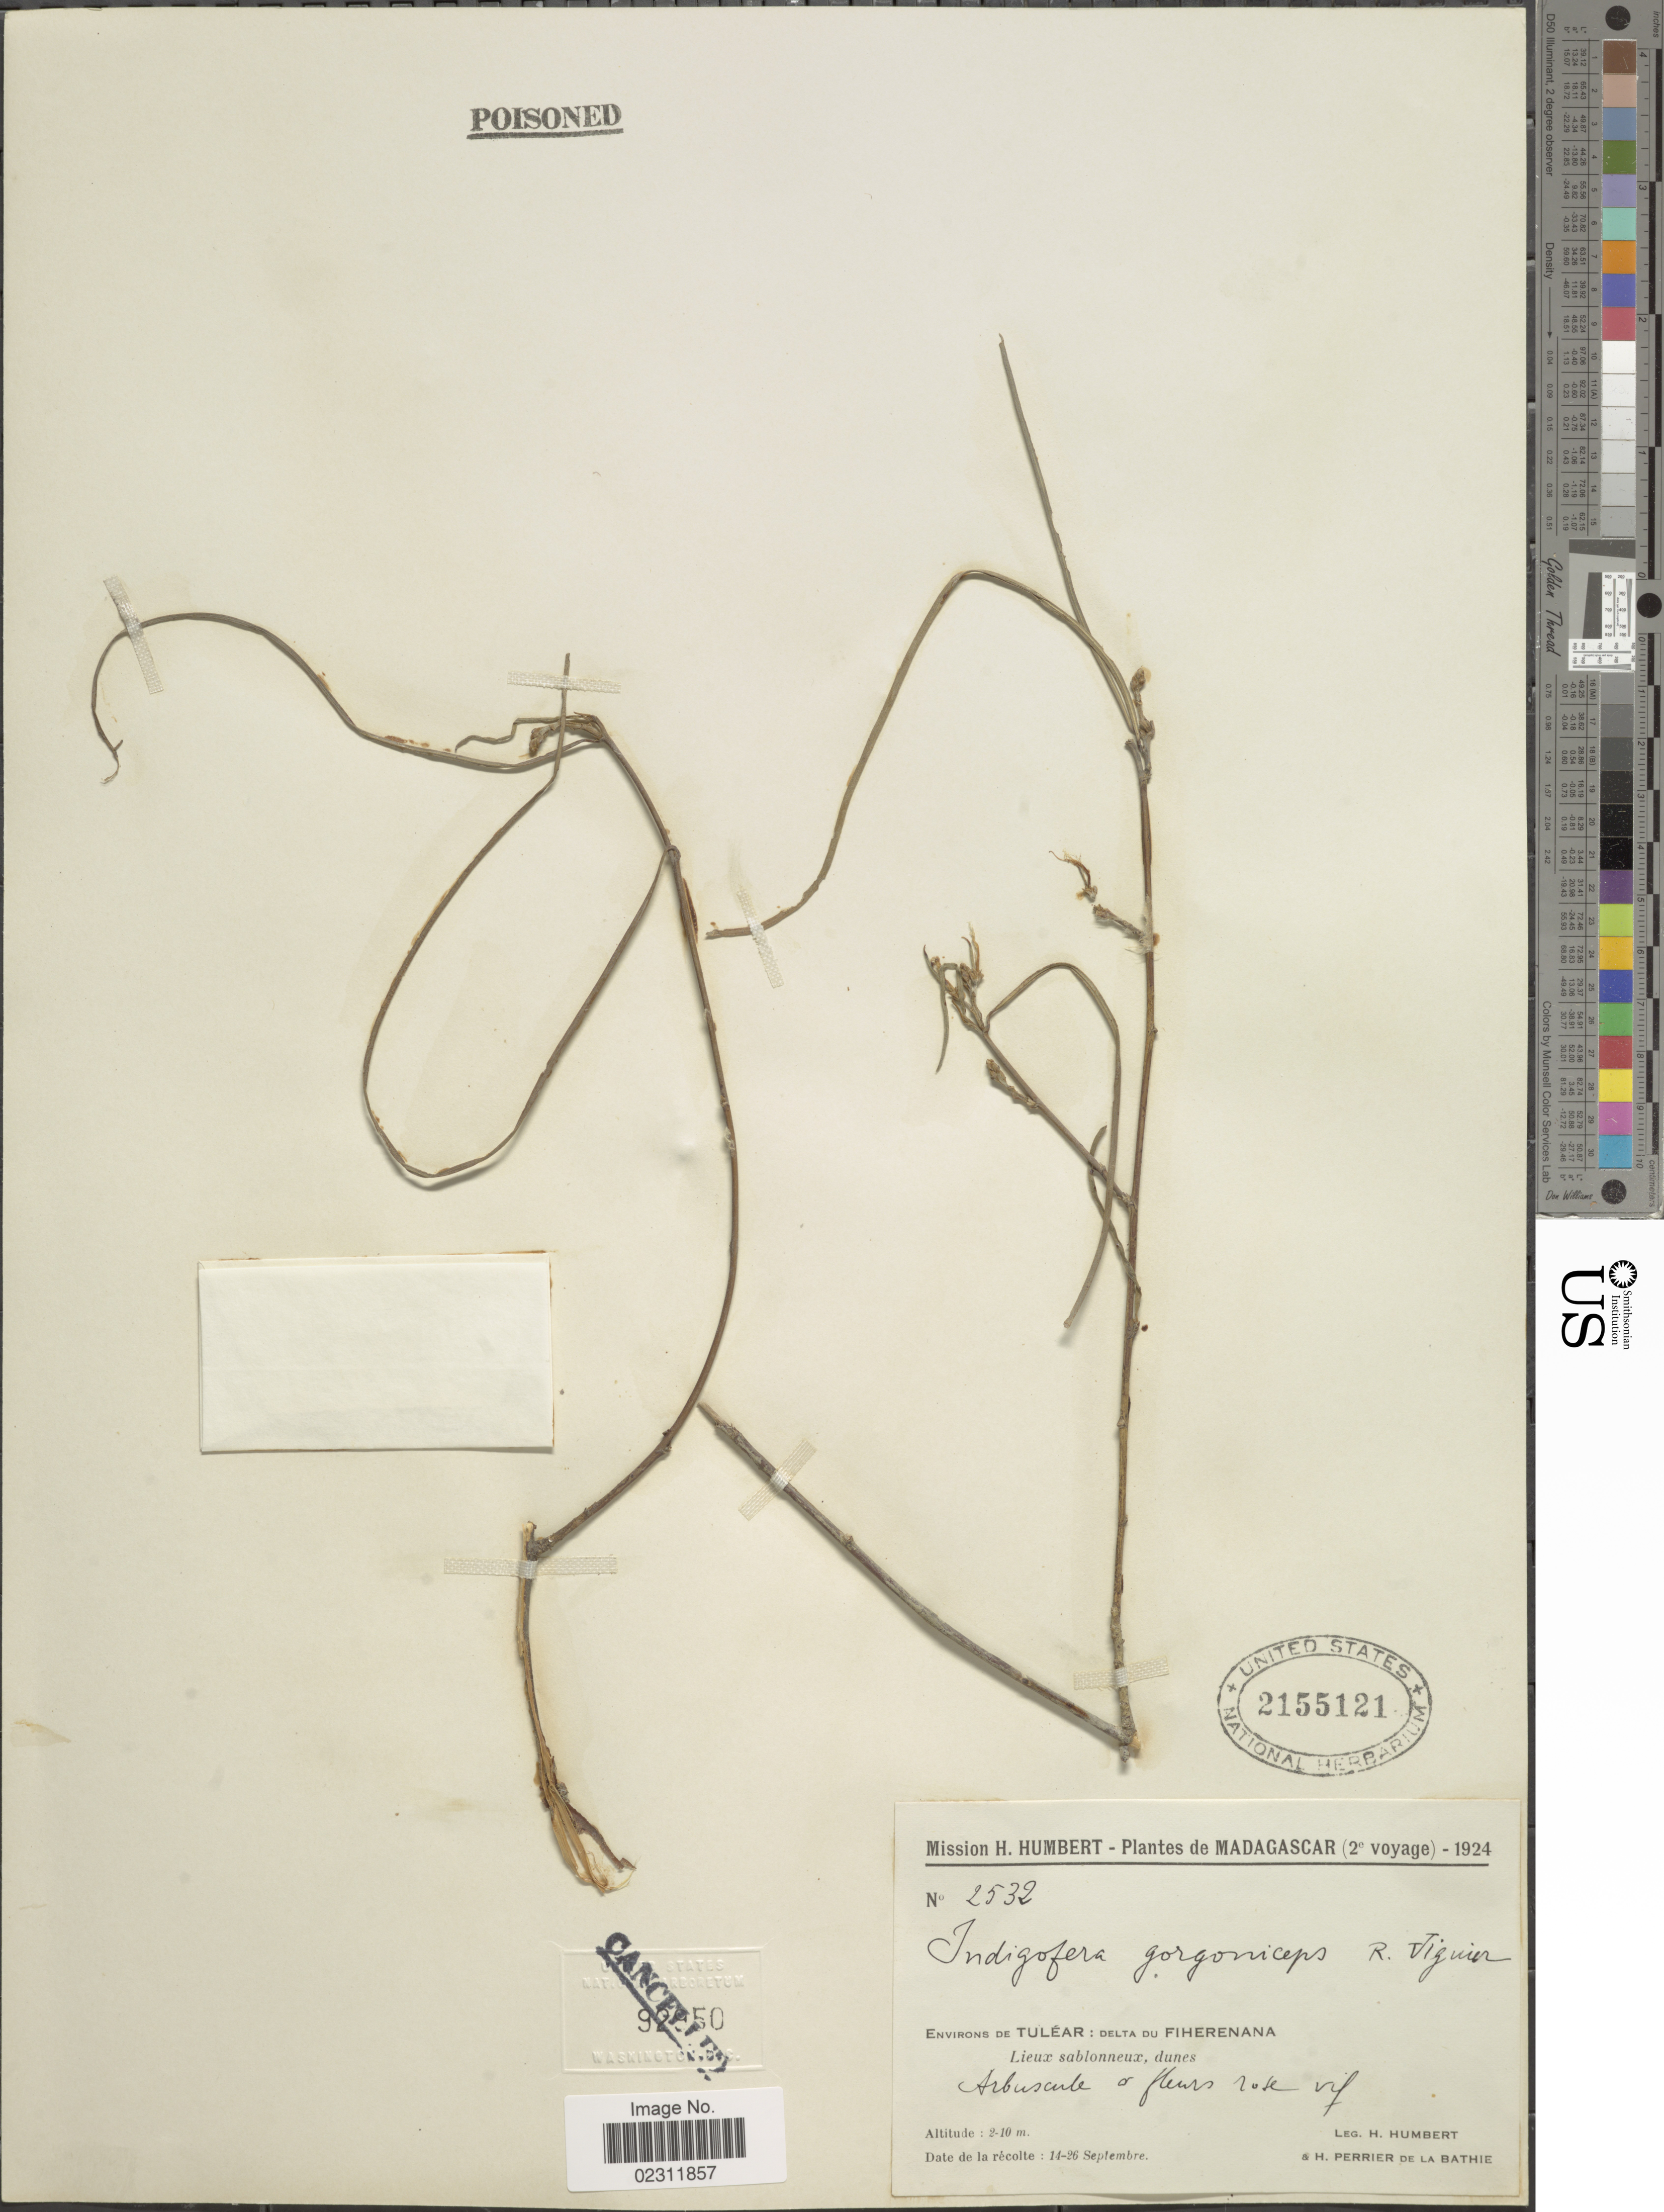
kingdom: Plantae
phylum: Tracheophyta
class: Magnoliopsida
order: Fabales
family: Fabaceae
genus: Indigofera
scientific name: Indigofera gorgoniceps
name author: R. Vig.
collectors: H. Humbert & H. Perrier de la Bâthie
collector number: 2532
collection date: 1924-09-14/1924-09-26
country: Madagascar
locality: Environs de Tulear, delta du Fiherenana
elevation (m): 2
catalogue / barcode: US 2155121